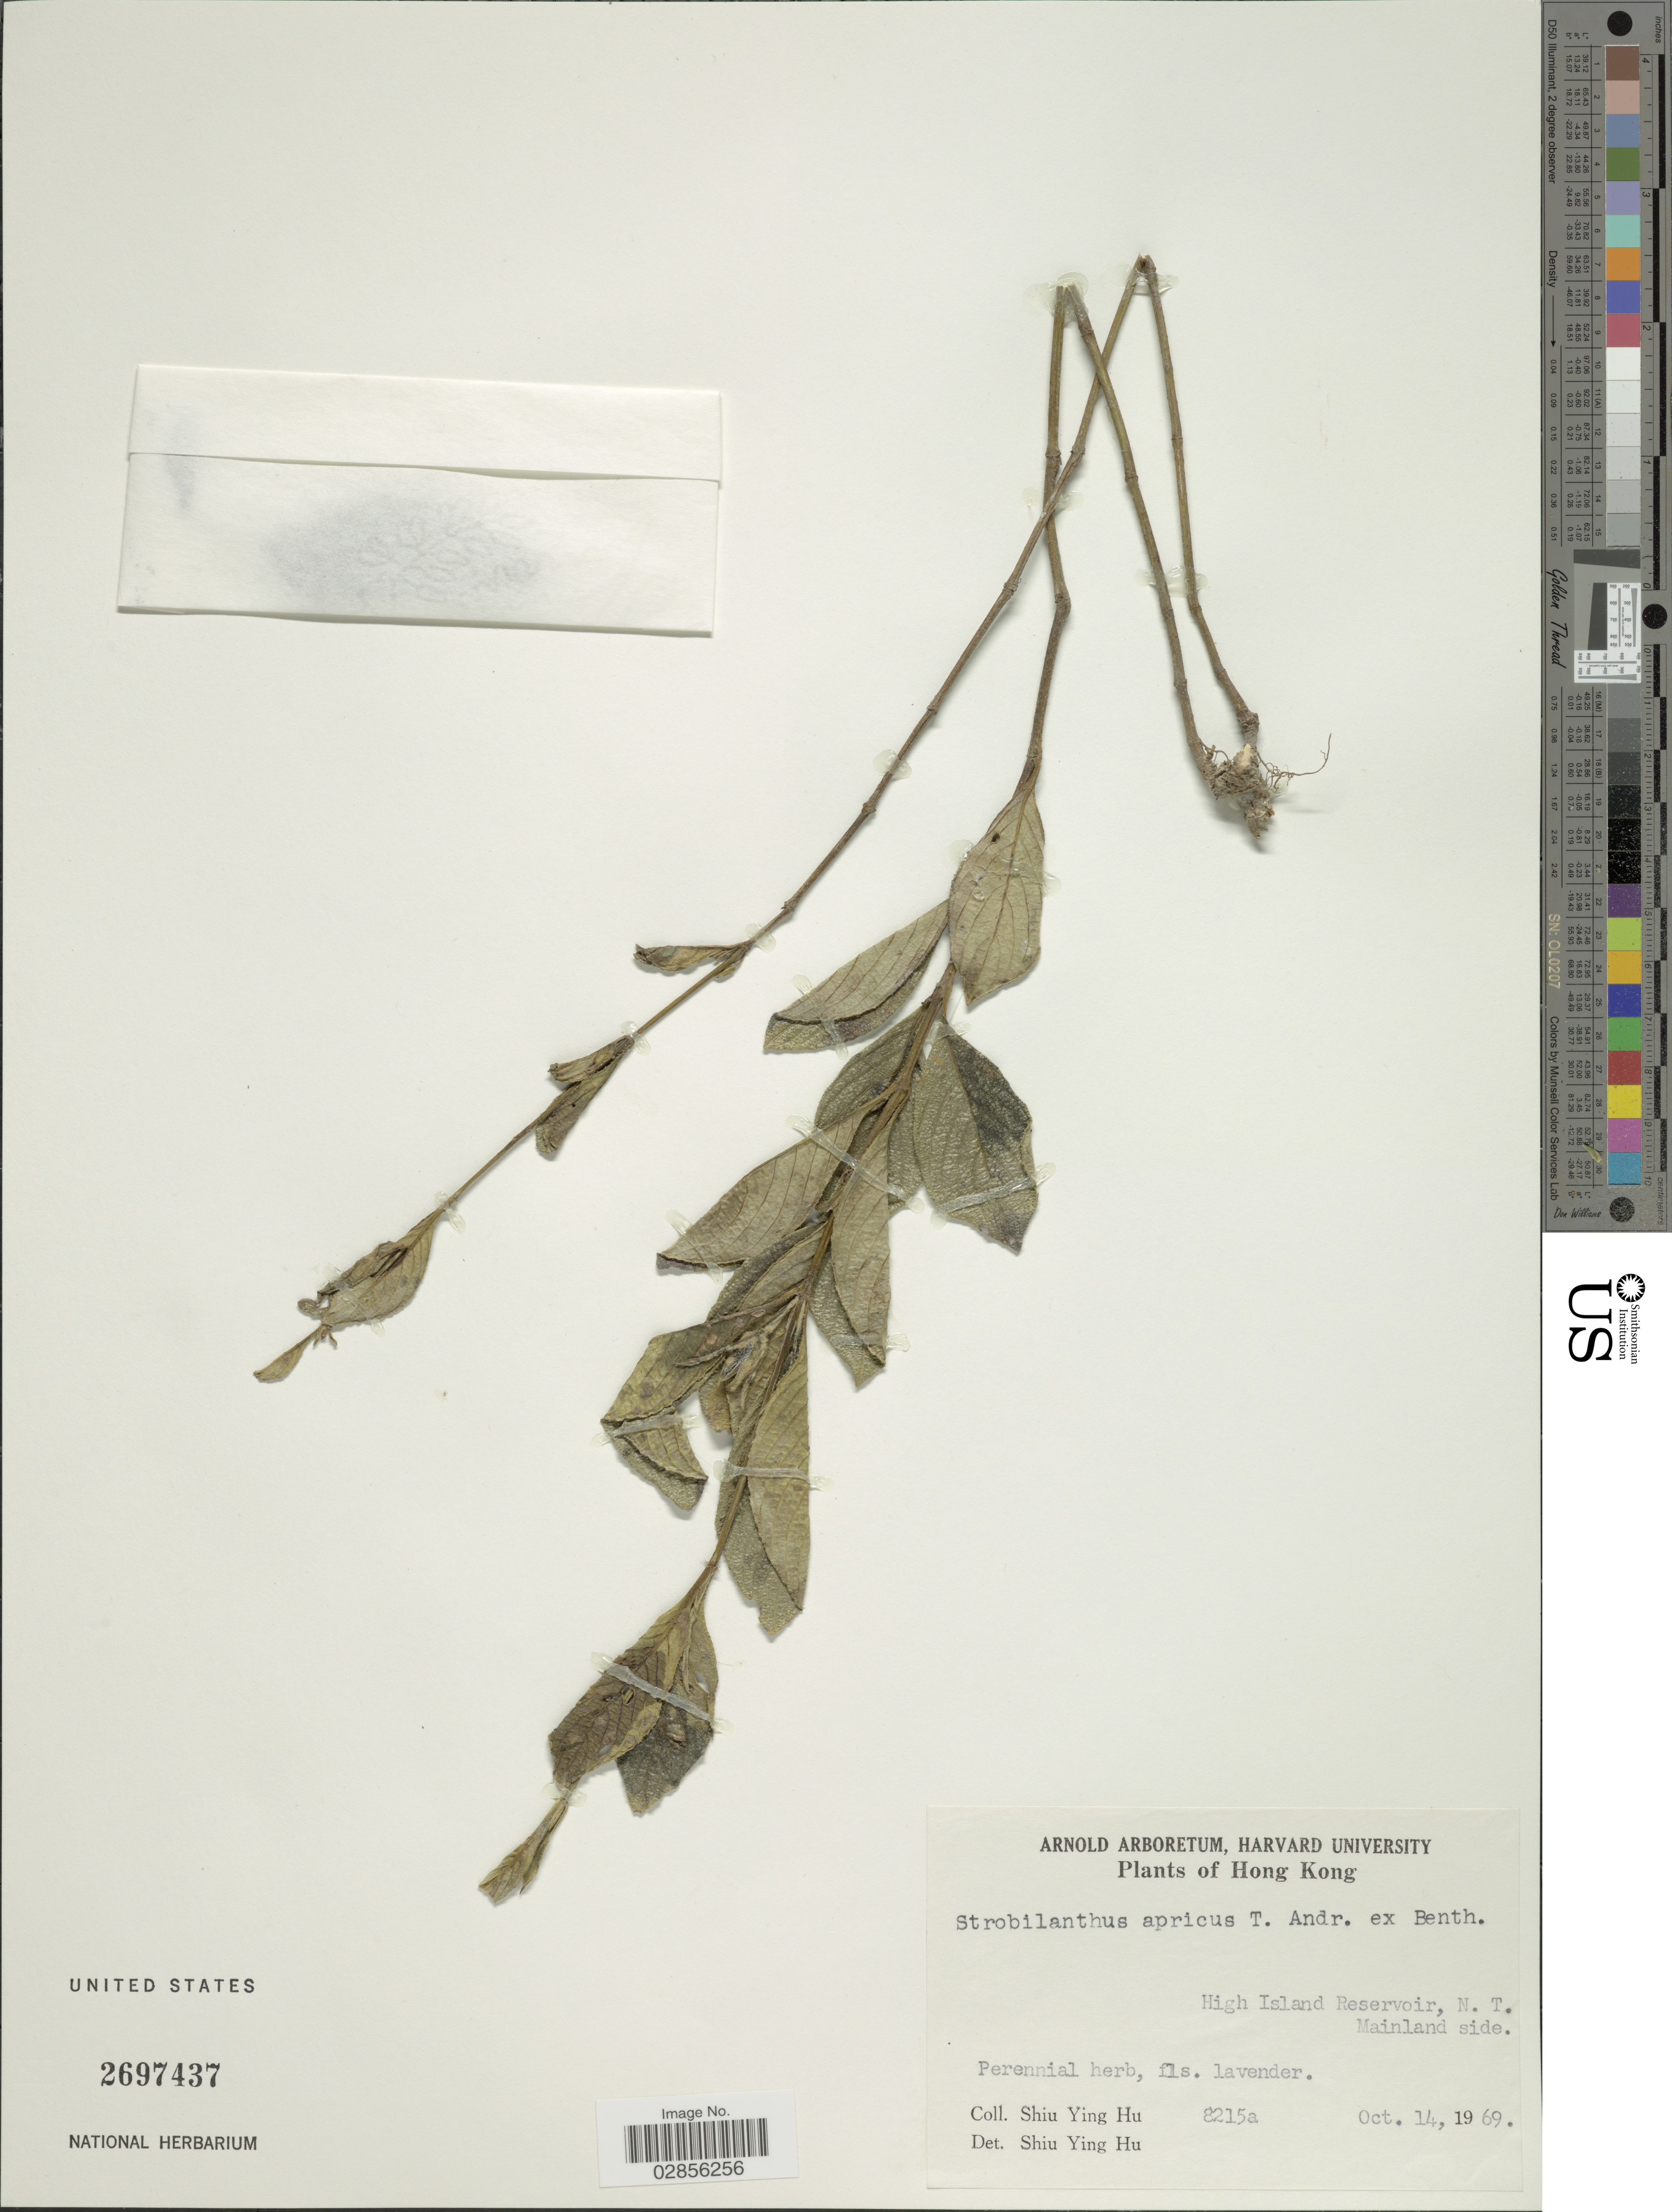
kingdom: Plantae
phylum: Tracheophyta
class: Magnoliopsida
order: Lamiales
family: Acanthaceae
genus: Strobilanthes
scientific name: Strobilanthes apricus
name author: T. Anderson ex Benth.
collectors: S. Y. Hu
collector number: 8215a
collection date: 1969-10-14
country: China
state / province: Hong Kong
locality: High Island Reservoir, N.T. Mainland side.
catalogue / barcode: US 2697437